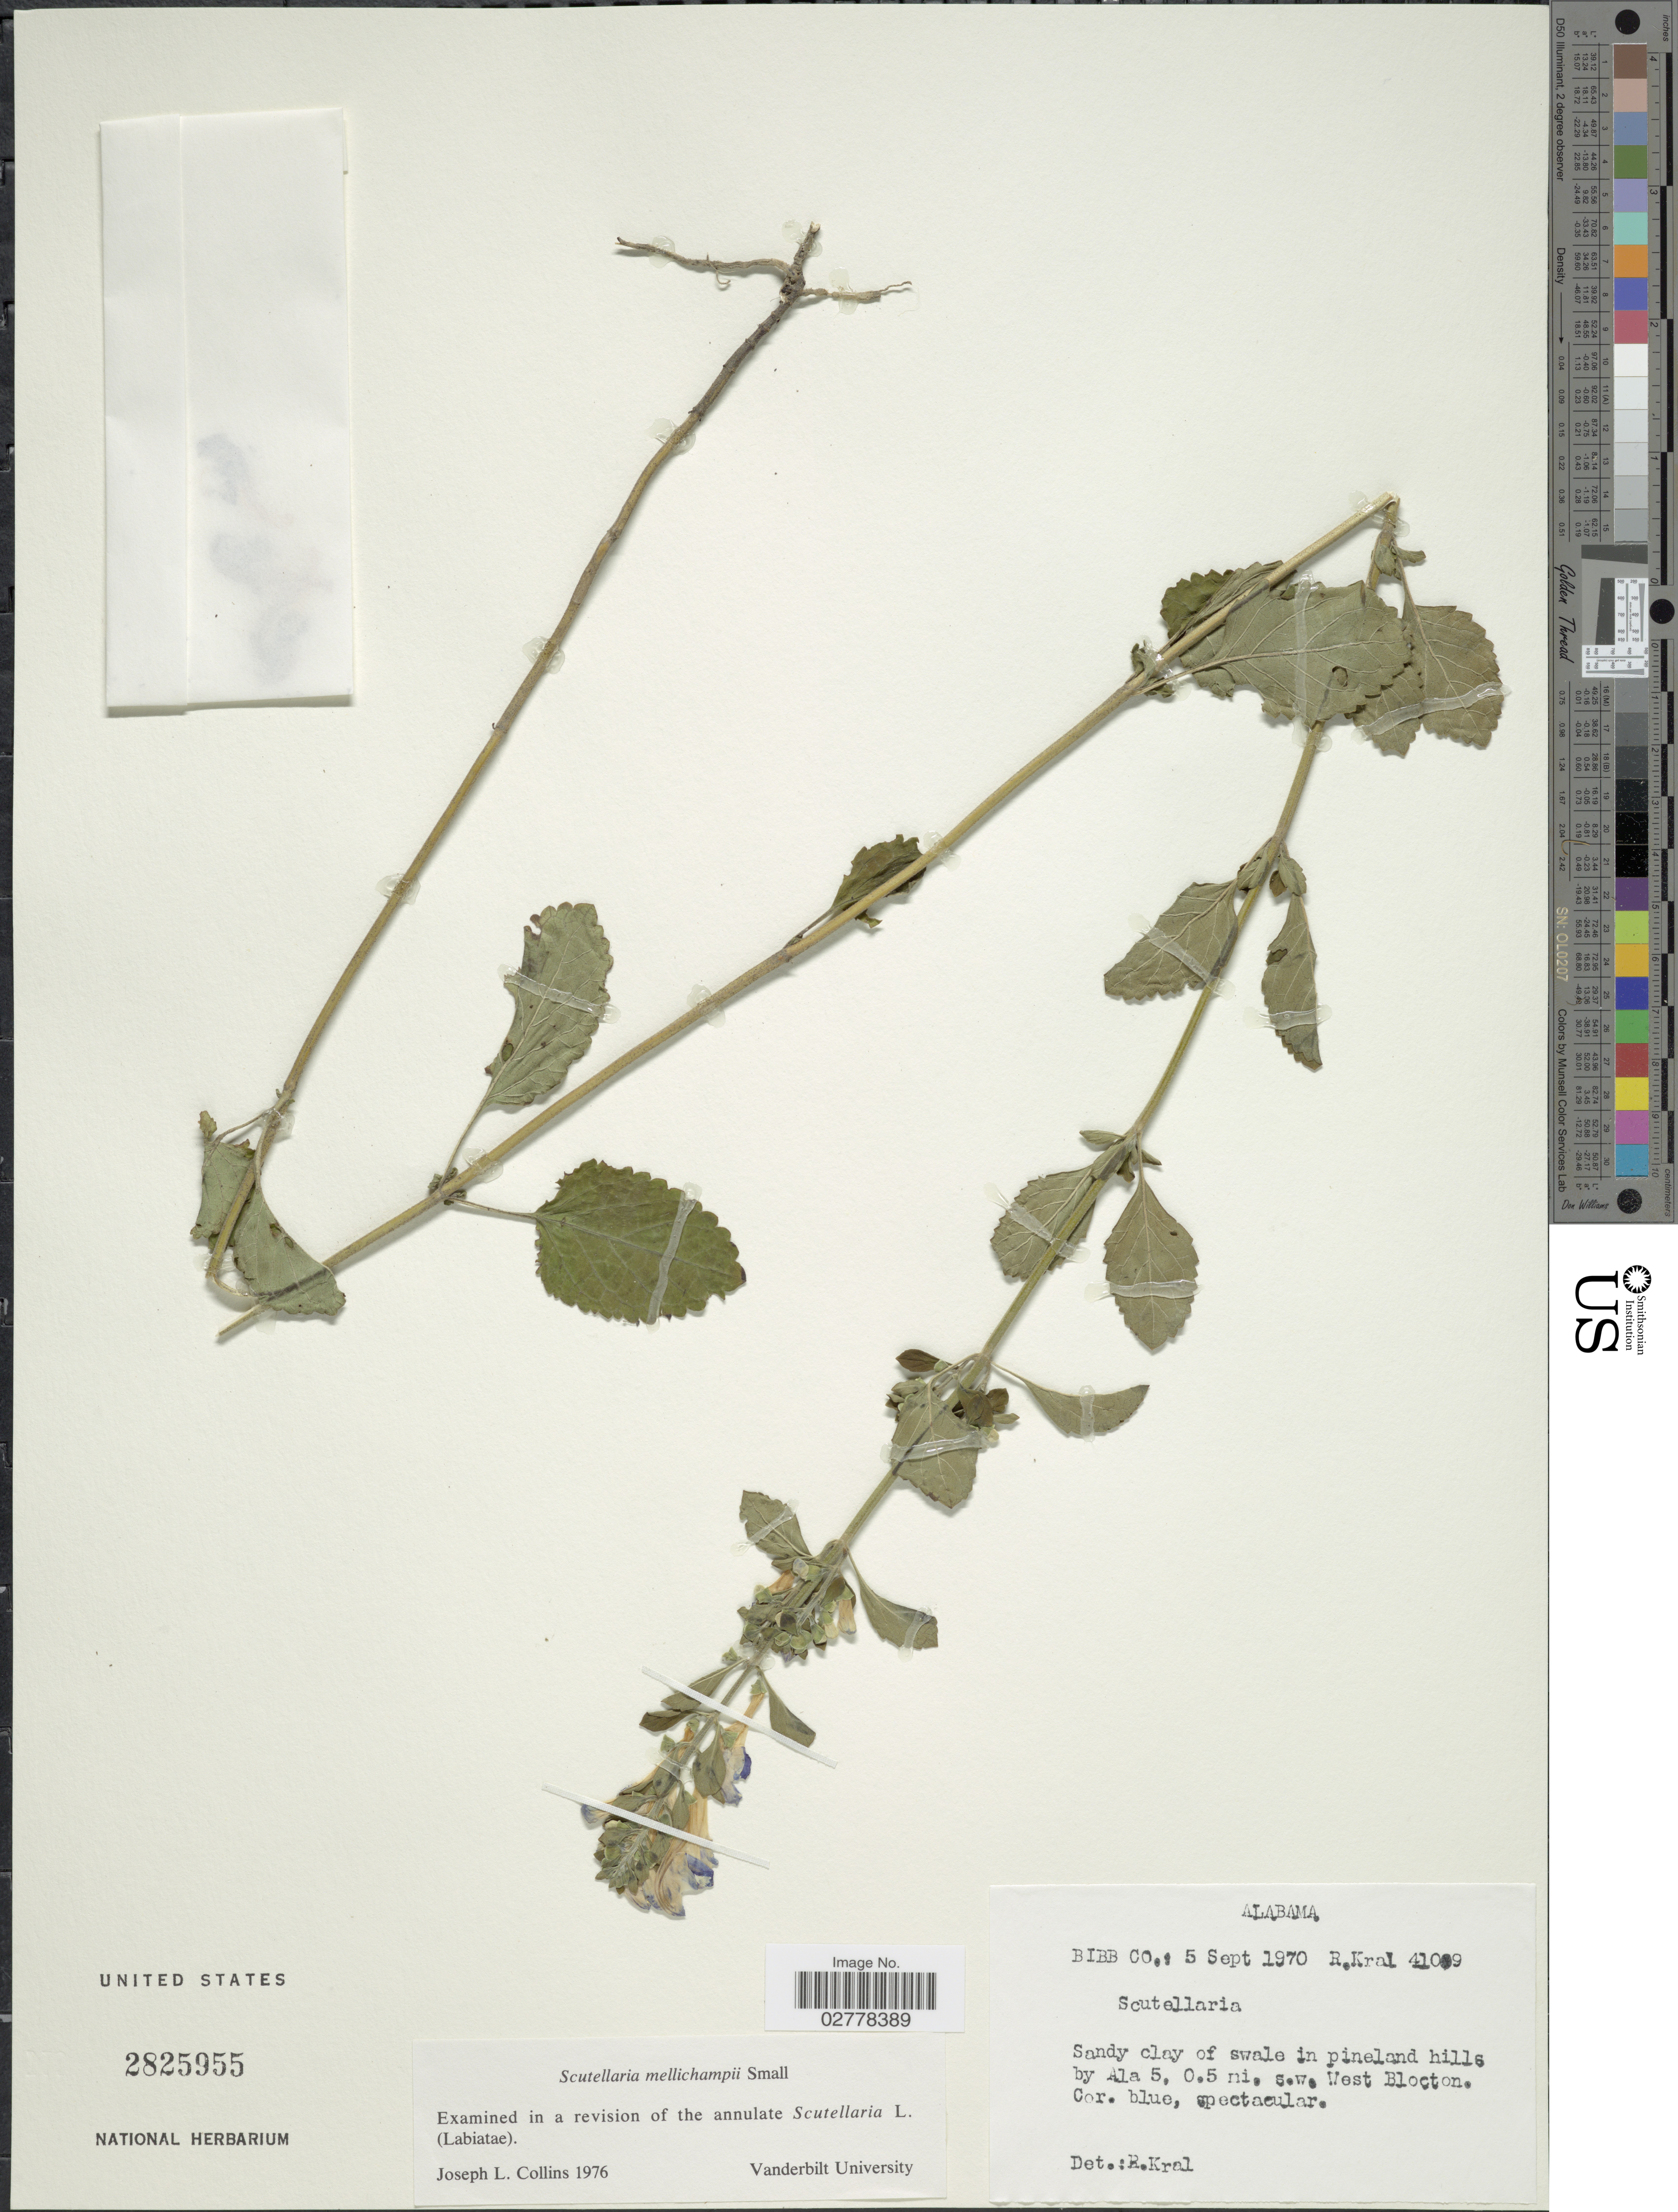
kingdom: Plantae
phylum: Tracheophyta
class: Magnoliopsida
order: Lamiales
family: Lamiaceae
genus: Scutellaria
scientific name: Scutellaria mellichampii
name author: Small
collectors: R. Kral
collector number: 4109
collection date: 1970-09-05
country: United States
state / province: Alabama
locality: Bibb Co. Sandy clay of swale in pineland hills by Ala 5, 0.5 mi. s.w. West Blocton.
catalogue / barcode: US 2825955